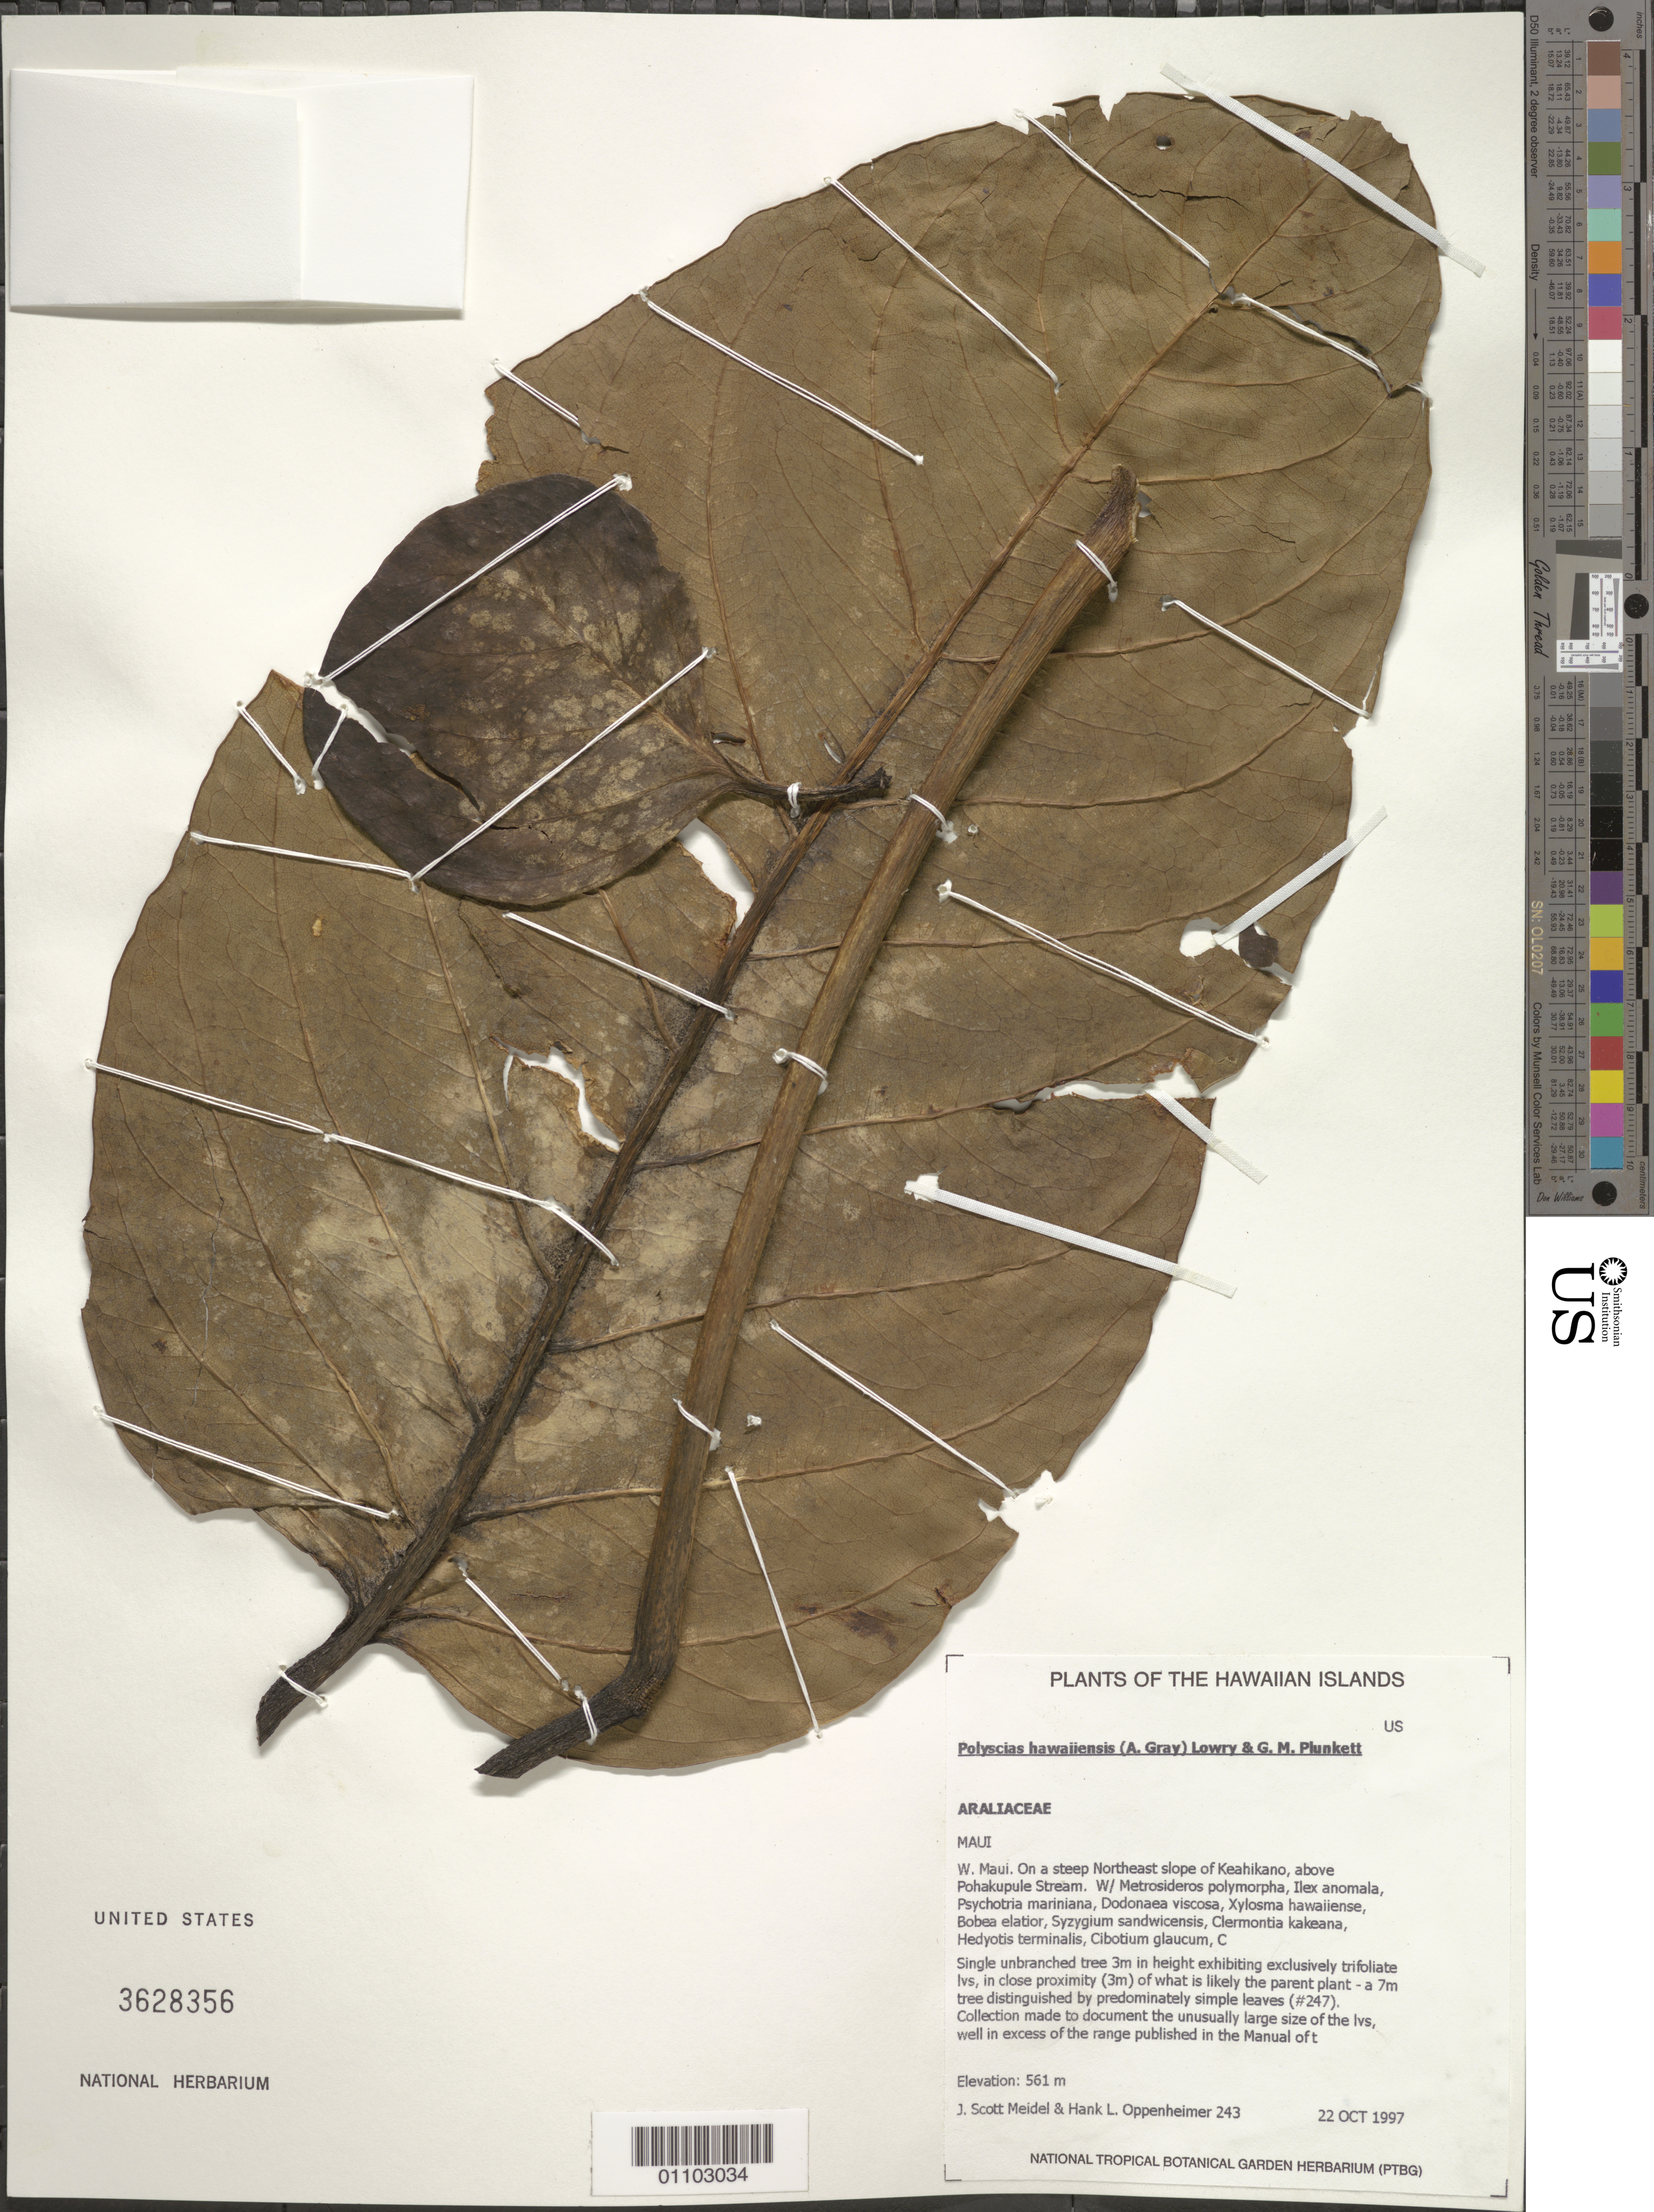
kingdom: Plantae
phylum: Tracheophyta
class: Magnoliopsida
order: Apiales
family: Araliaceae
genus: Polyscias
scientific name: Polyscias hawaiensis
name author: (A. Gray) Lowry & G. M. Plunkett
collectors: S. Meidel & H. L. Oppenheimer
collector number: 243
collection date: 1997-10-22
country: United States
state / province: Hawaii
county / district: Maui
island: Maui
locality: W. Maui. NE slope of Keahikano, above Pohakupule stream.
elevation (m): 561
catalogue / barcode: US 3628356